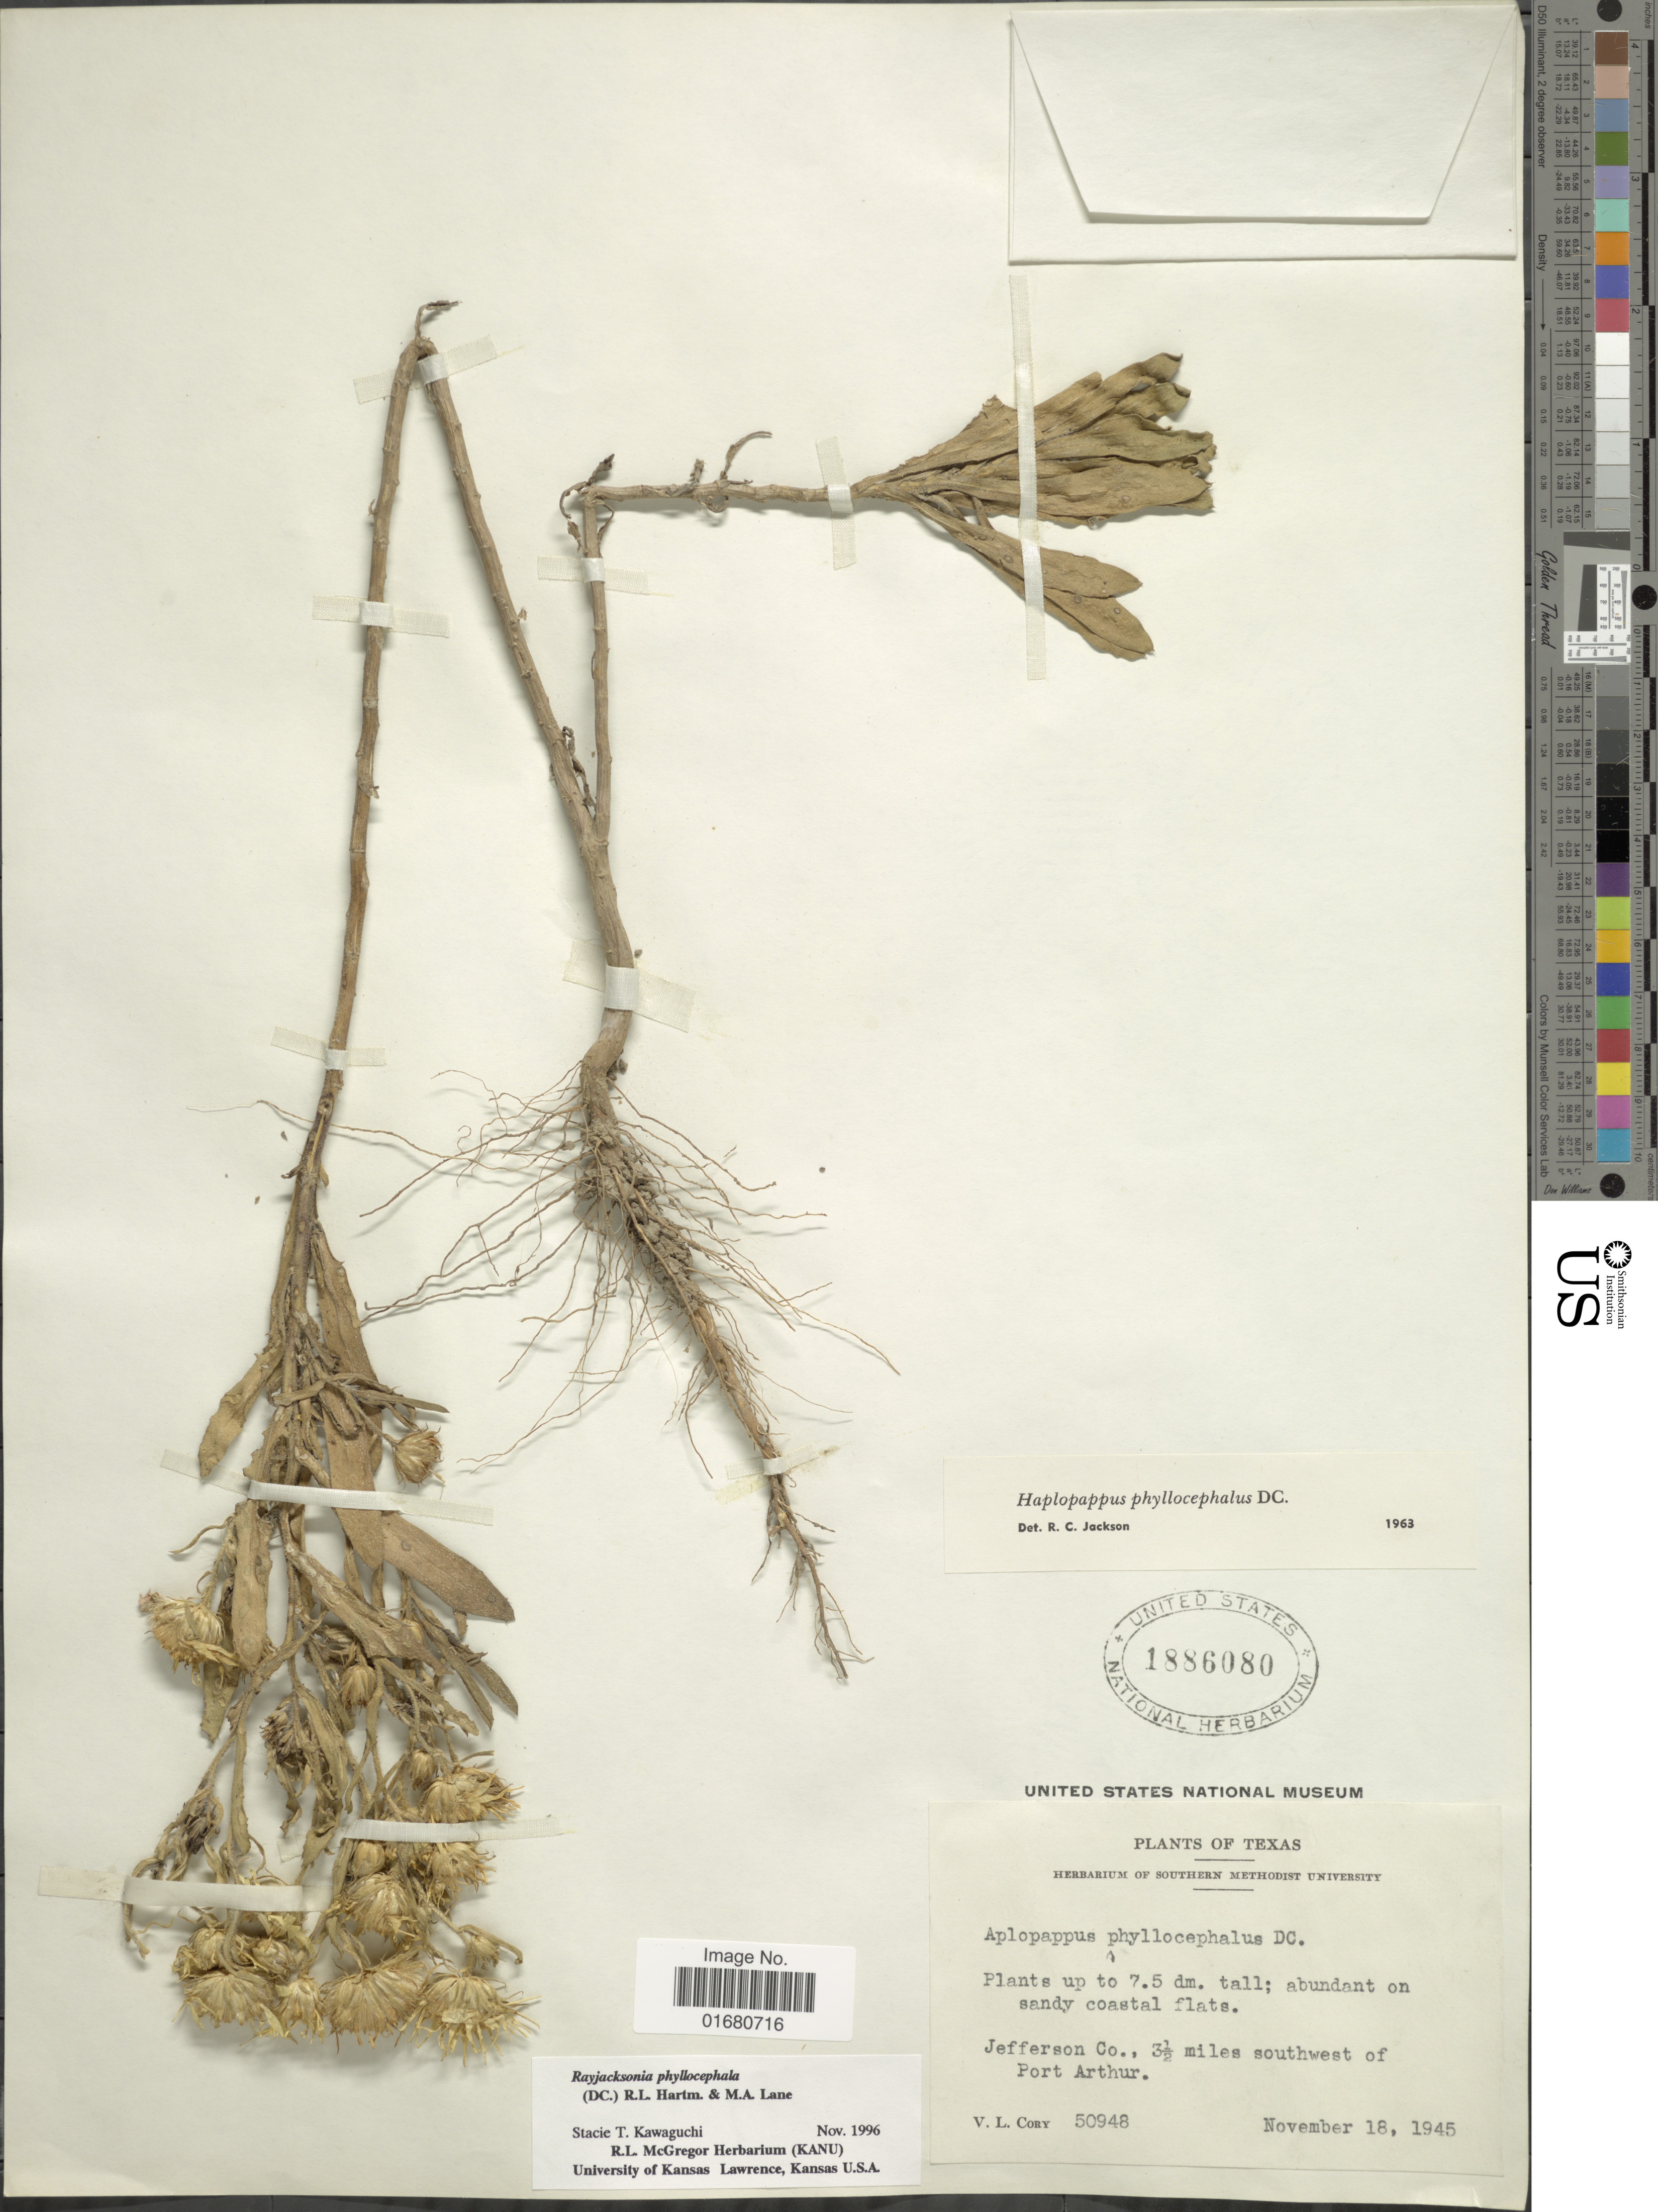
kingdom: Plantae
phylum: Tracheophyta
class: Magnoliopsida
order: Asterales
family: Asteraceae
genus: Rayjacksonia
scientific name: Rayjacksonia phyllocephala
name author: (DC.) R.L. Hartm. & M.A. Lane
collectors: V. Cory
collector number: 50948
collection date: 1945-11-18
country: United States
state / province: Texas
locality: Jefferson Co., 3½ miles southwest of Port Arthur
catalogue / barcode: US 1886080